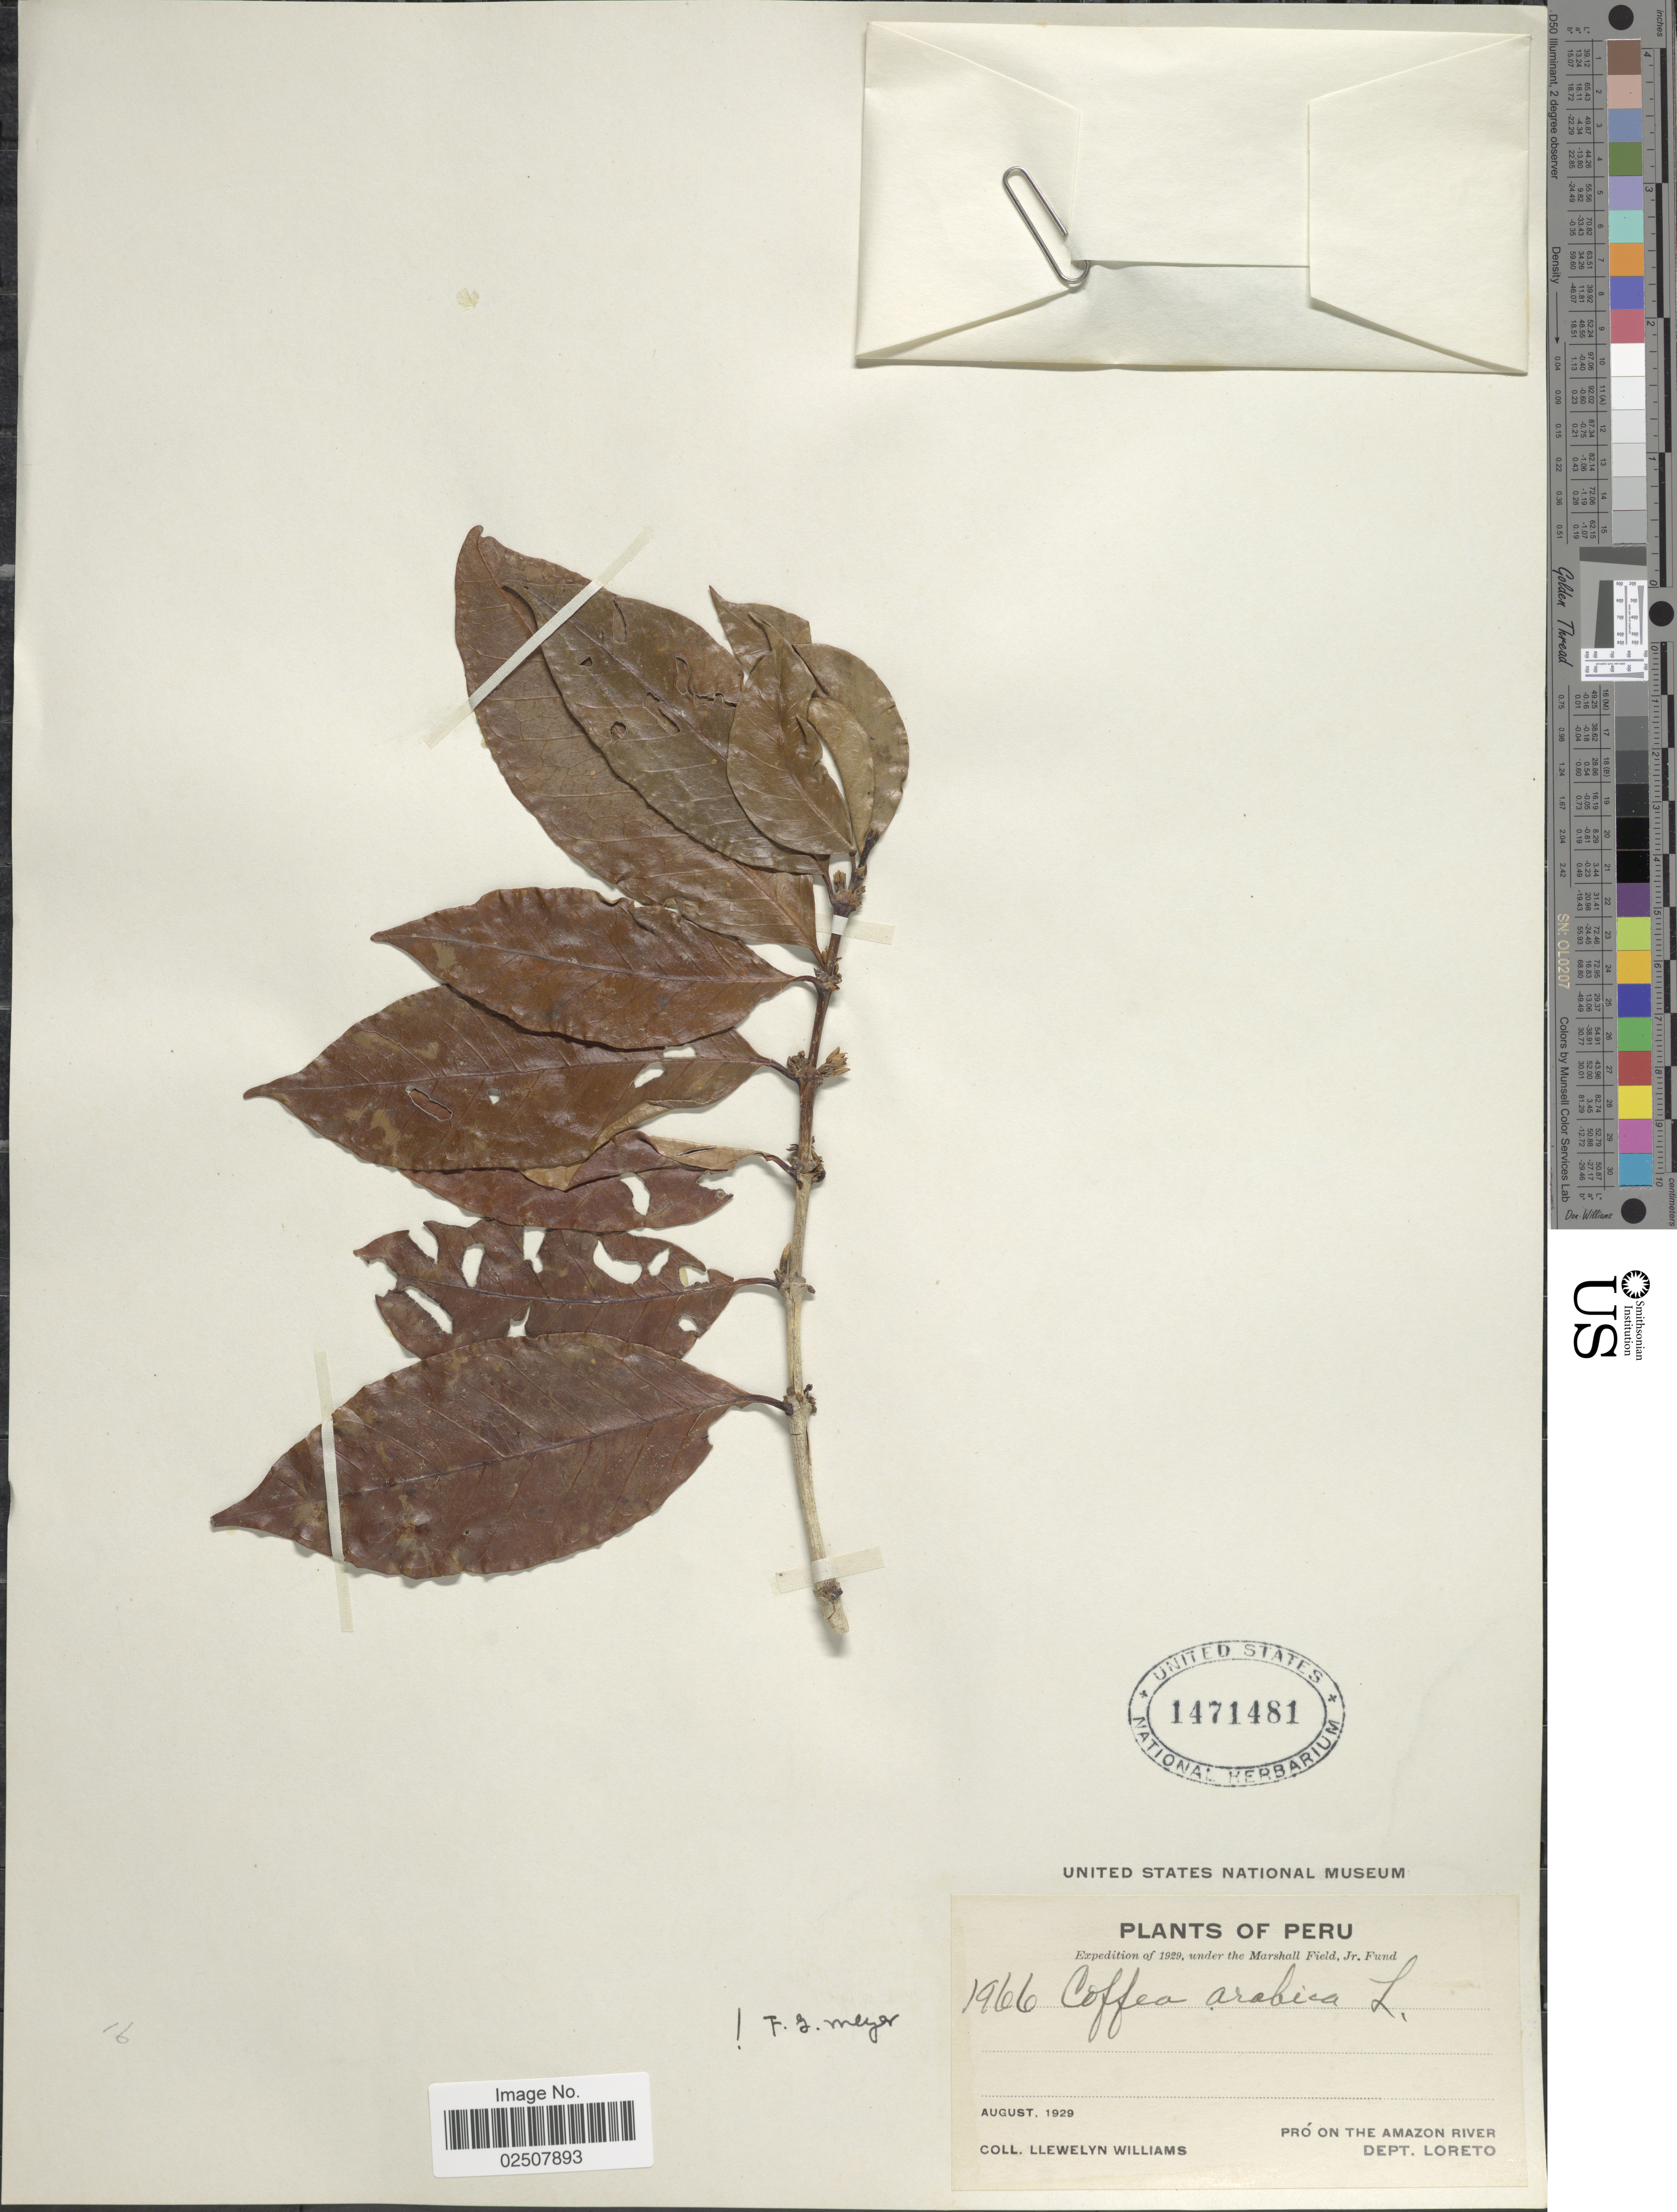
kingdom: Plantae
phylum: Tracheophyta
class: Magnoliopsida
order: Gentianales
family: Rubiaceae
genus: Coffea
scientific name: Coffea arabica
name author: L.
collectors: Ll. Williams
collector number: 1966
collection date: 1929-08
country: Peru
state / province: Loreto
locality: Pró on The Amazon River, Dept. Loreto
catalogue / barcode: US 1471481